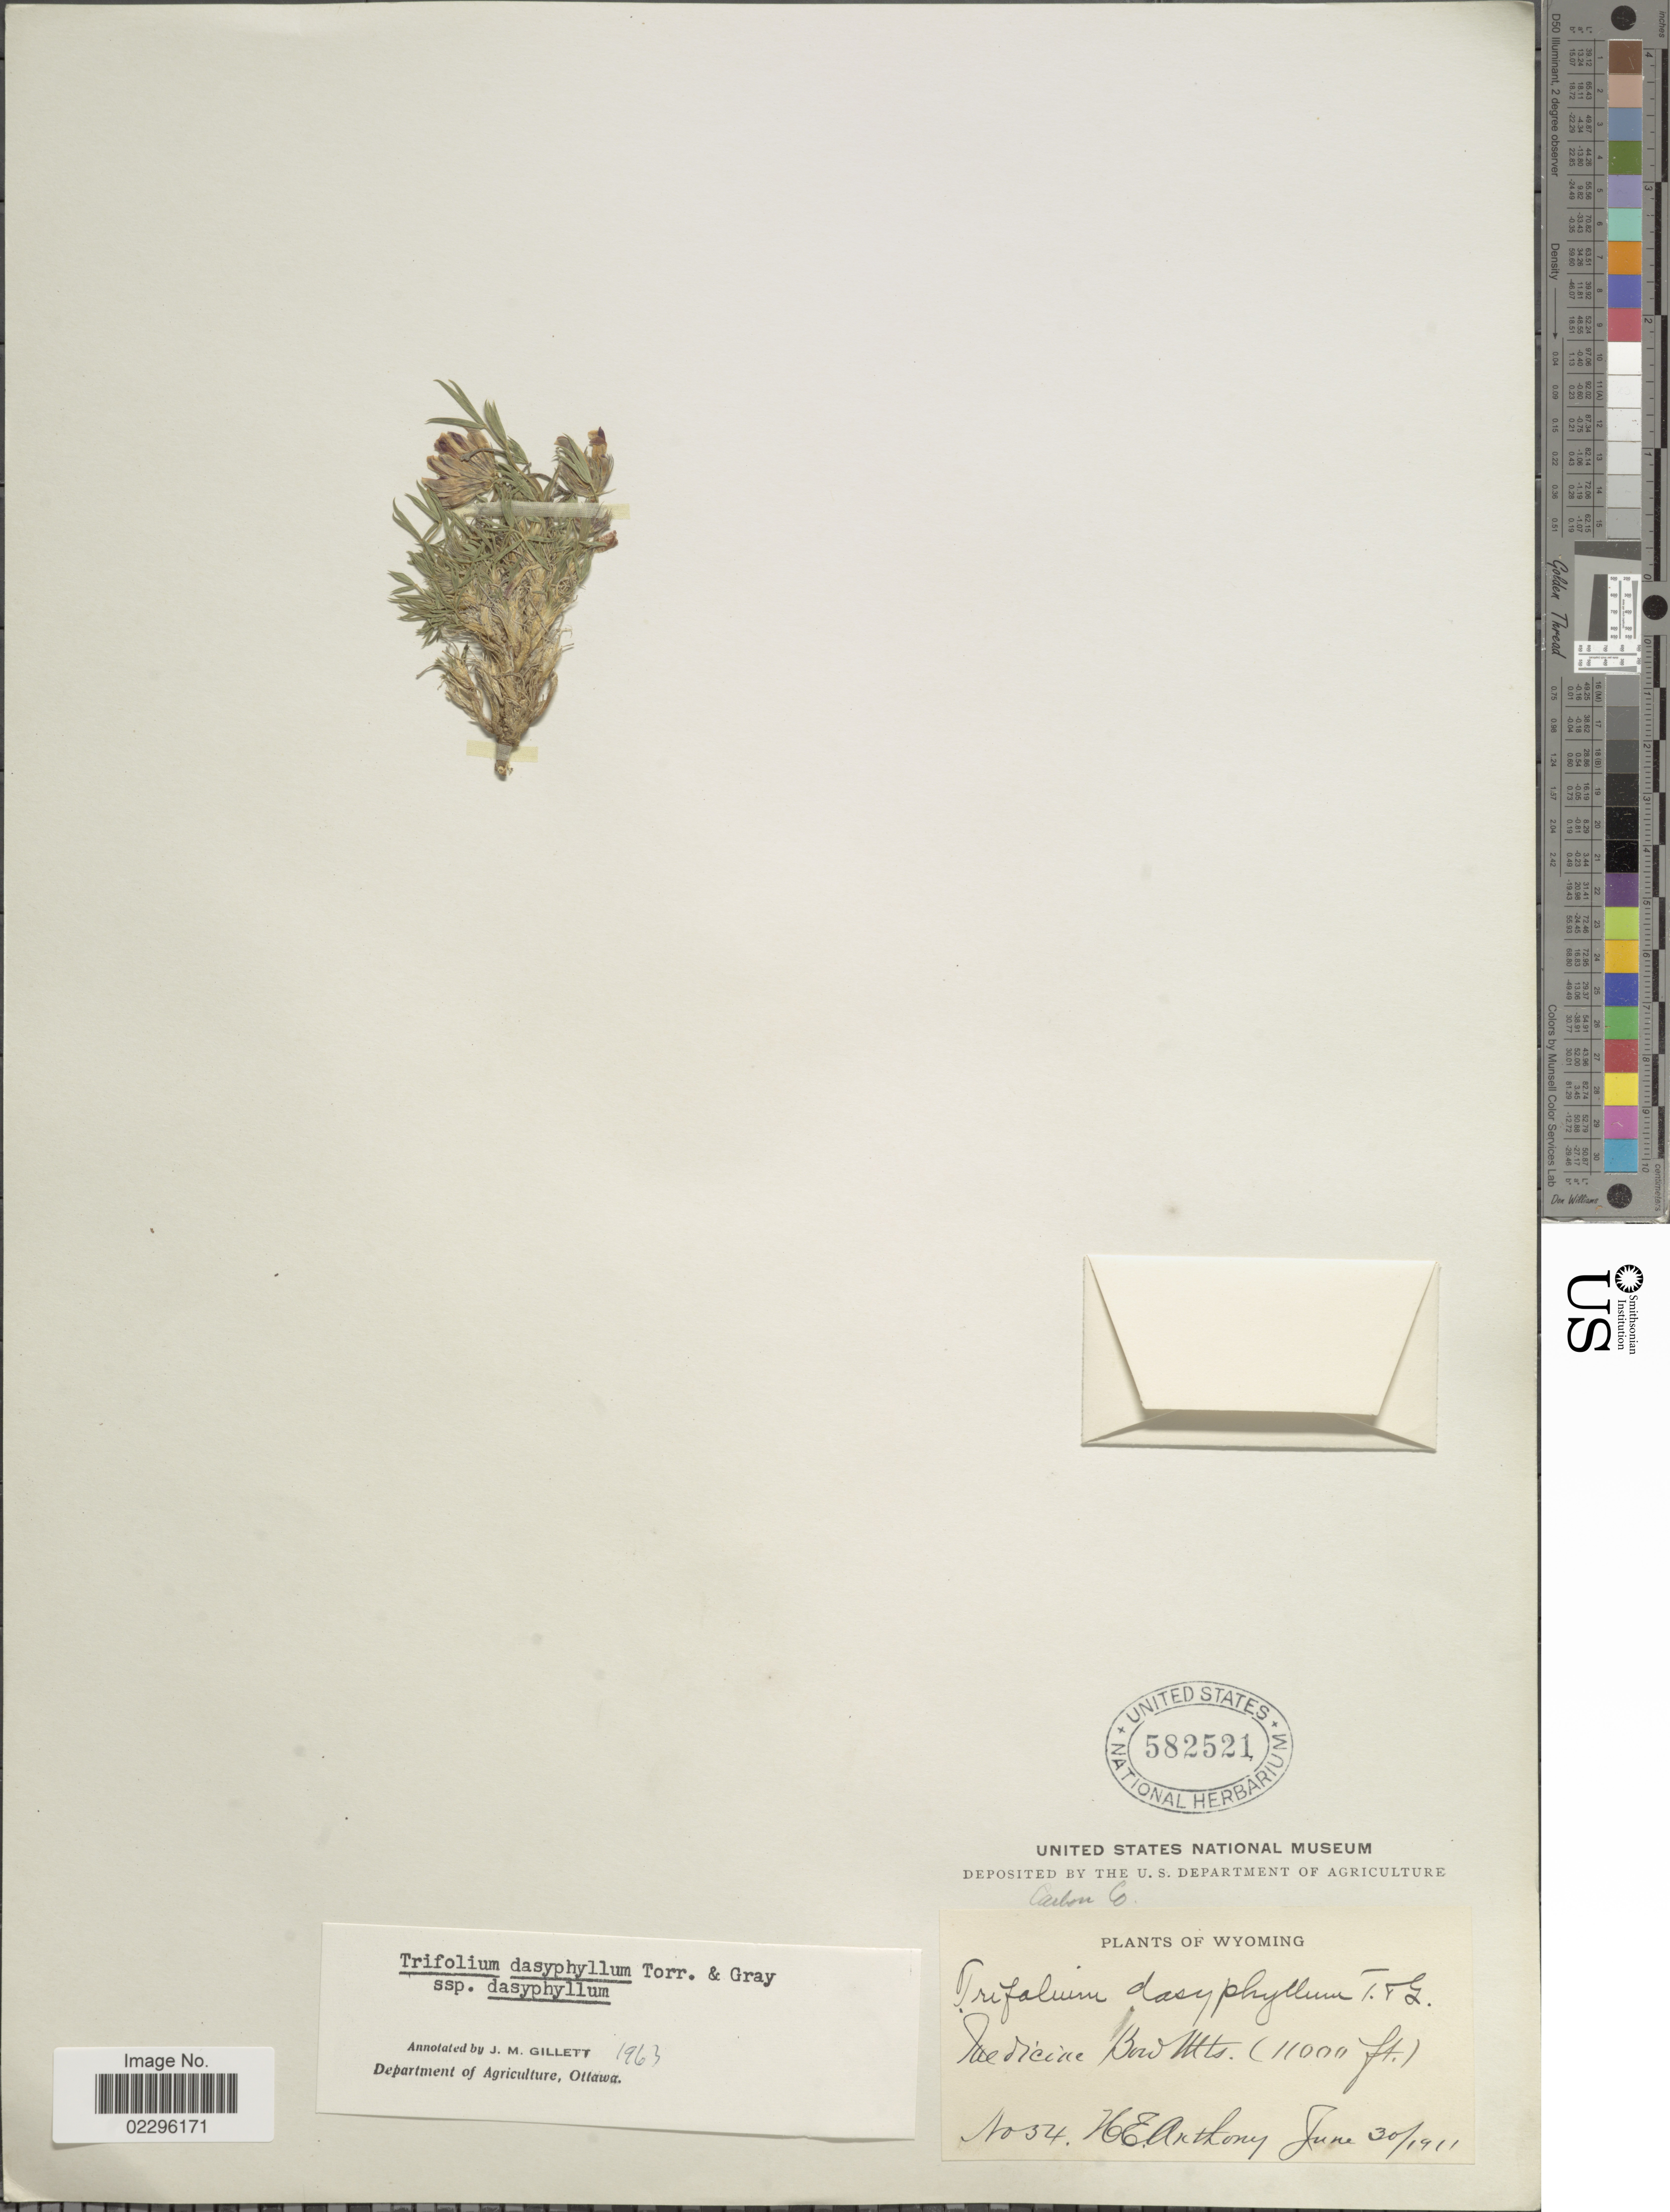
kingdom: Plantae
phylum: Tracheophyta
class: Magnoliopsida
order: Fabales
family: Fabaceae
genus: Trifolium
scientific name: Trifolium dasyphyllum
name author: Torr. & A. Gray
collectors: H. E. Anthony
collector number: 34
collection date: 1911-06-30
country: United States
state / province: Wyoming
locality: Medicine Bow Mts.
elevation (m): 3353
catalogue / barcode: US 582521